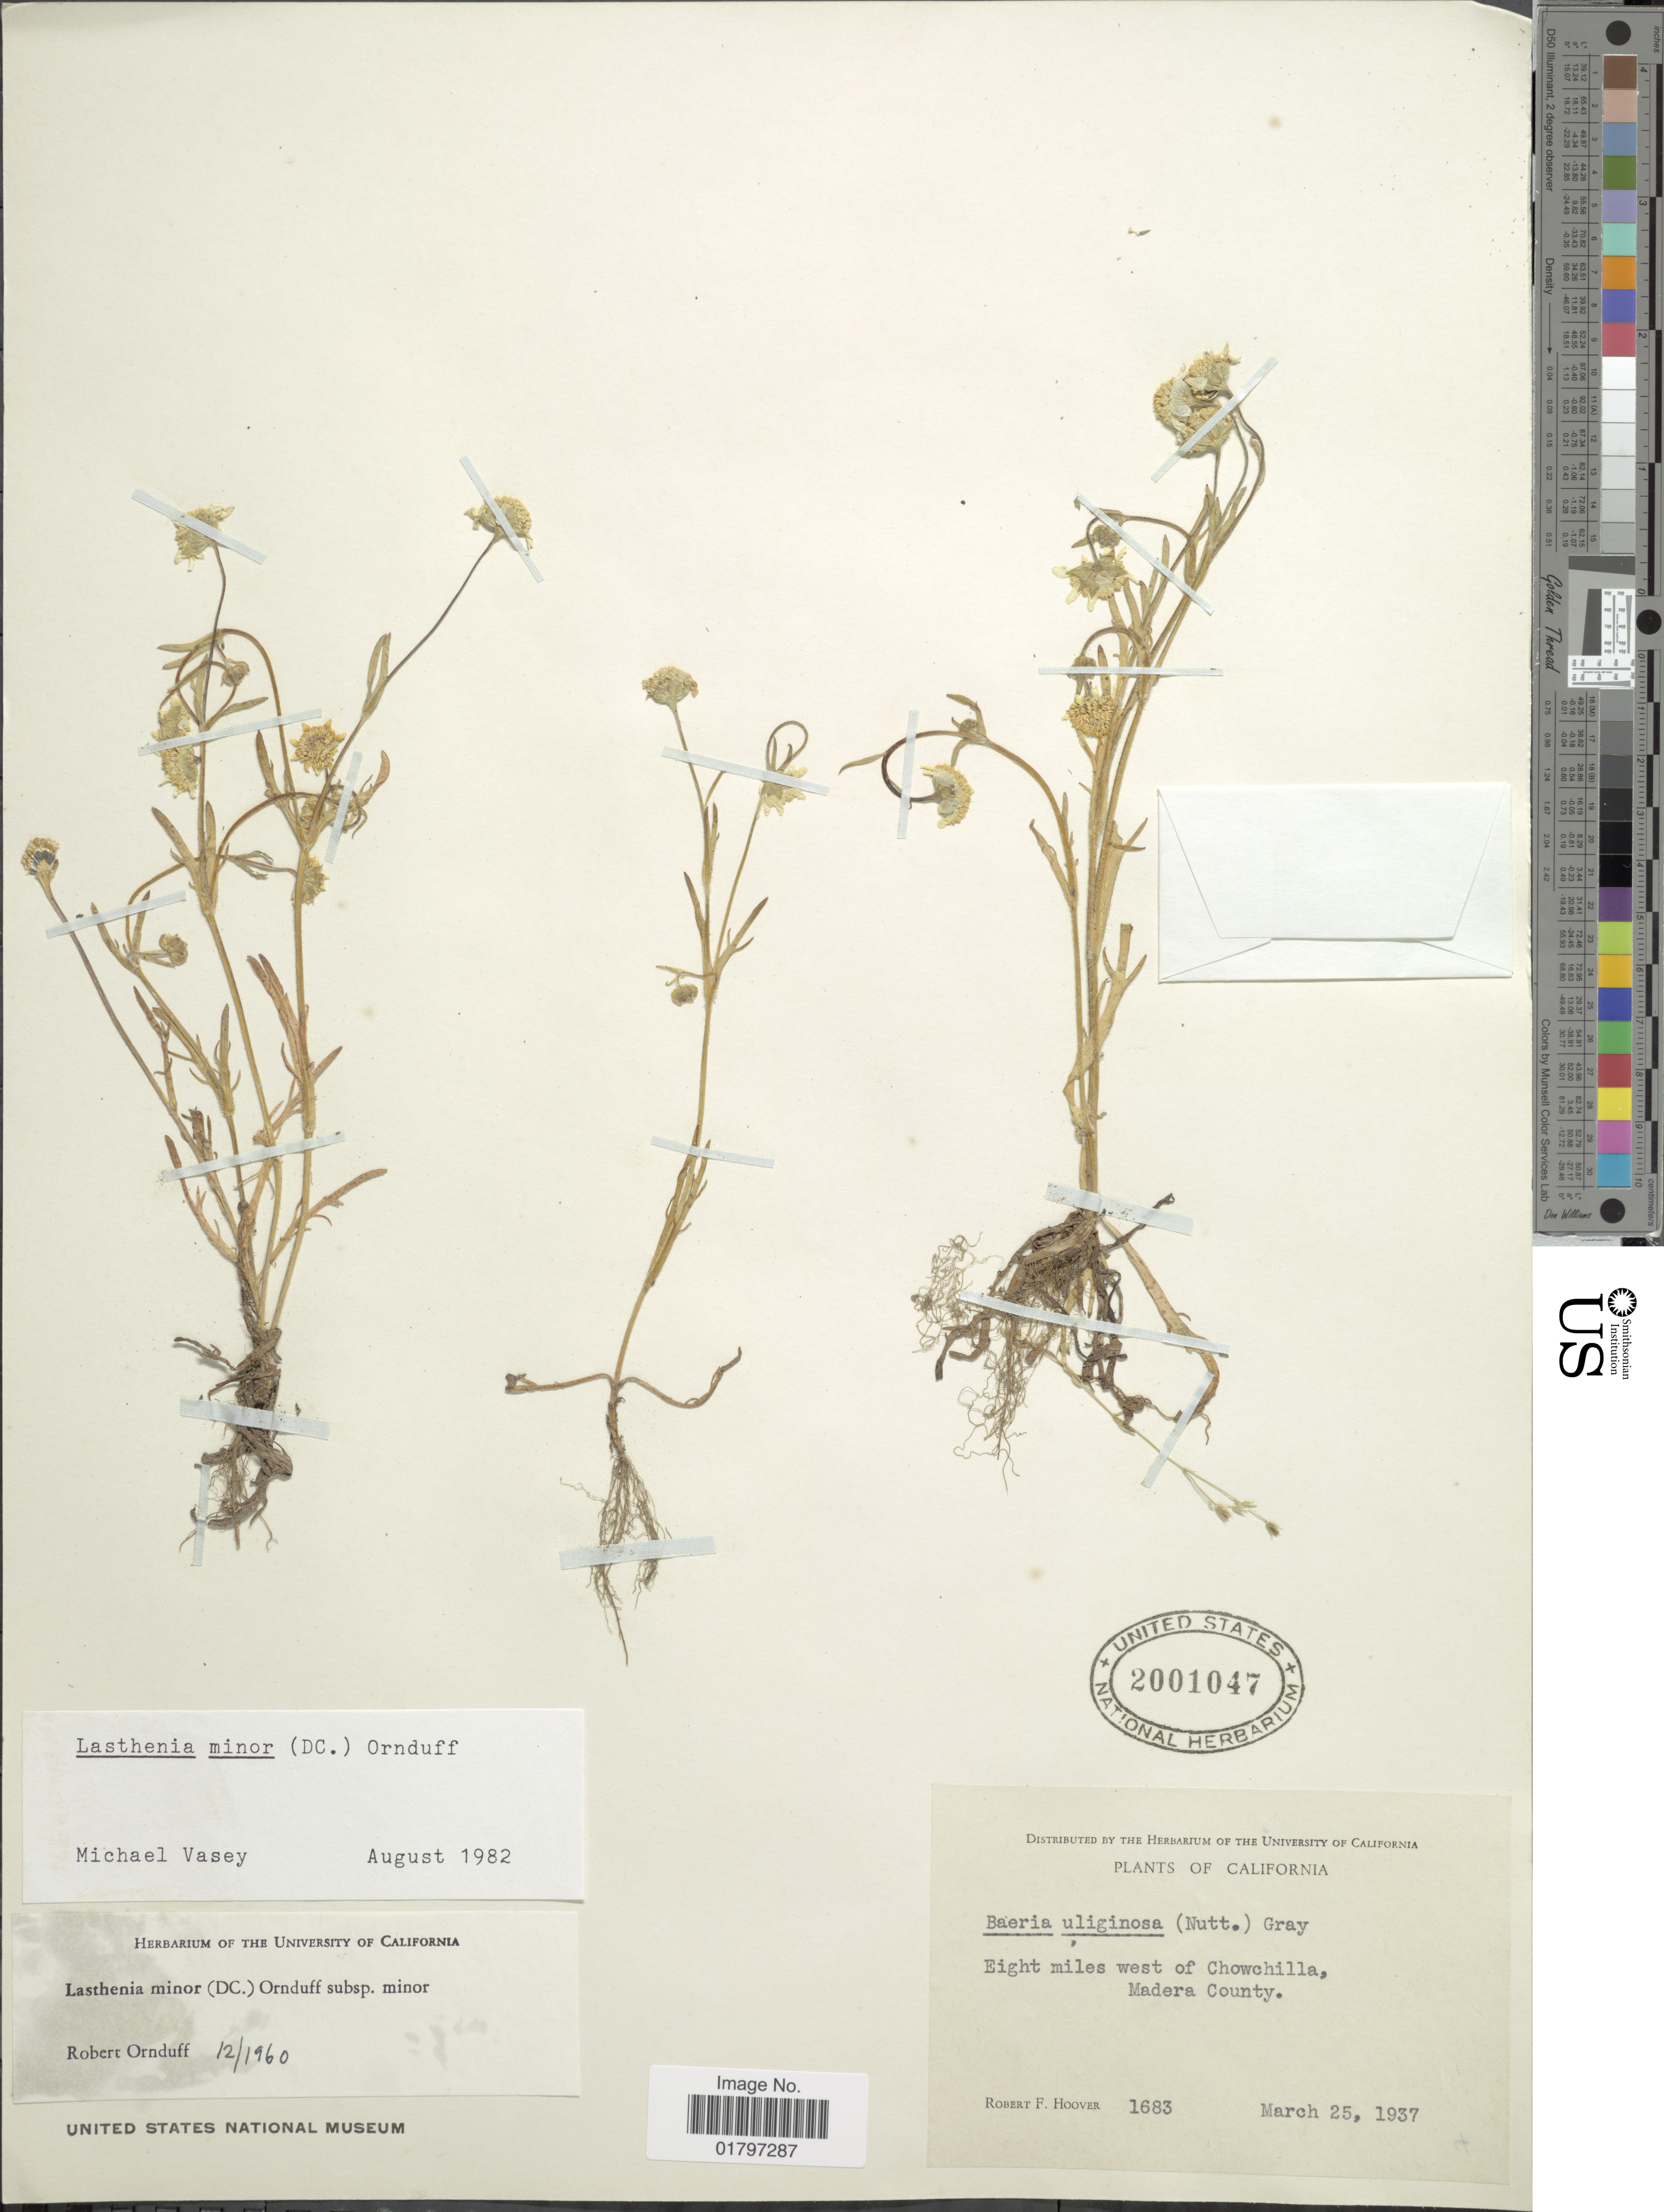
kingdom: Plantae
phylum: Tracheophyta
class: Magnoliopsida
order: Asterales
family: Asteraceae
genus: Lasthenia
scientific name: Lasthenia minor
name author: (DC.) Ornduff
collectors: R. F. Hoover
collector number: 1683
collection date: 1937-03-25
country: United States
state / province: California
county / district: Madera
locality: Eight miles west of Chowchilla, Madera County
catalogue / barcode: US 2001047